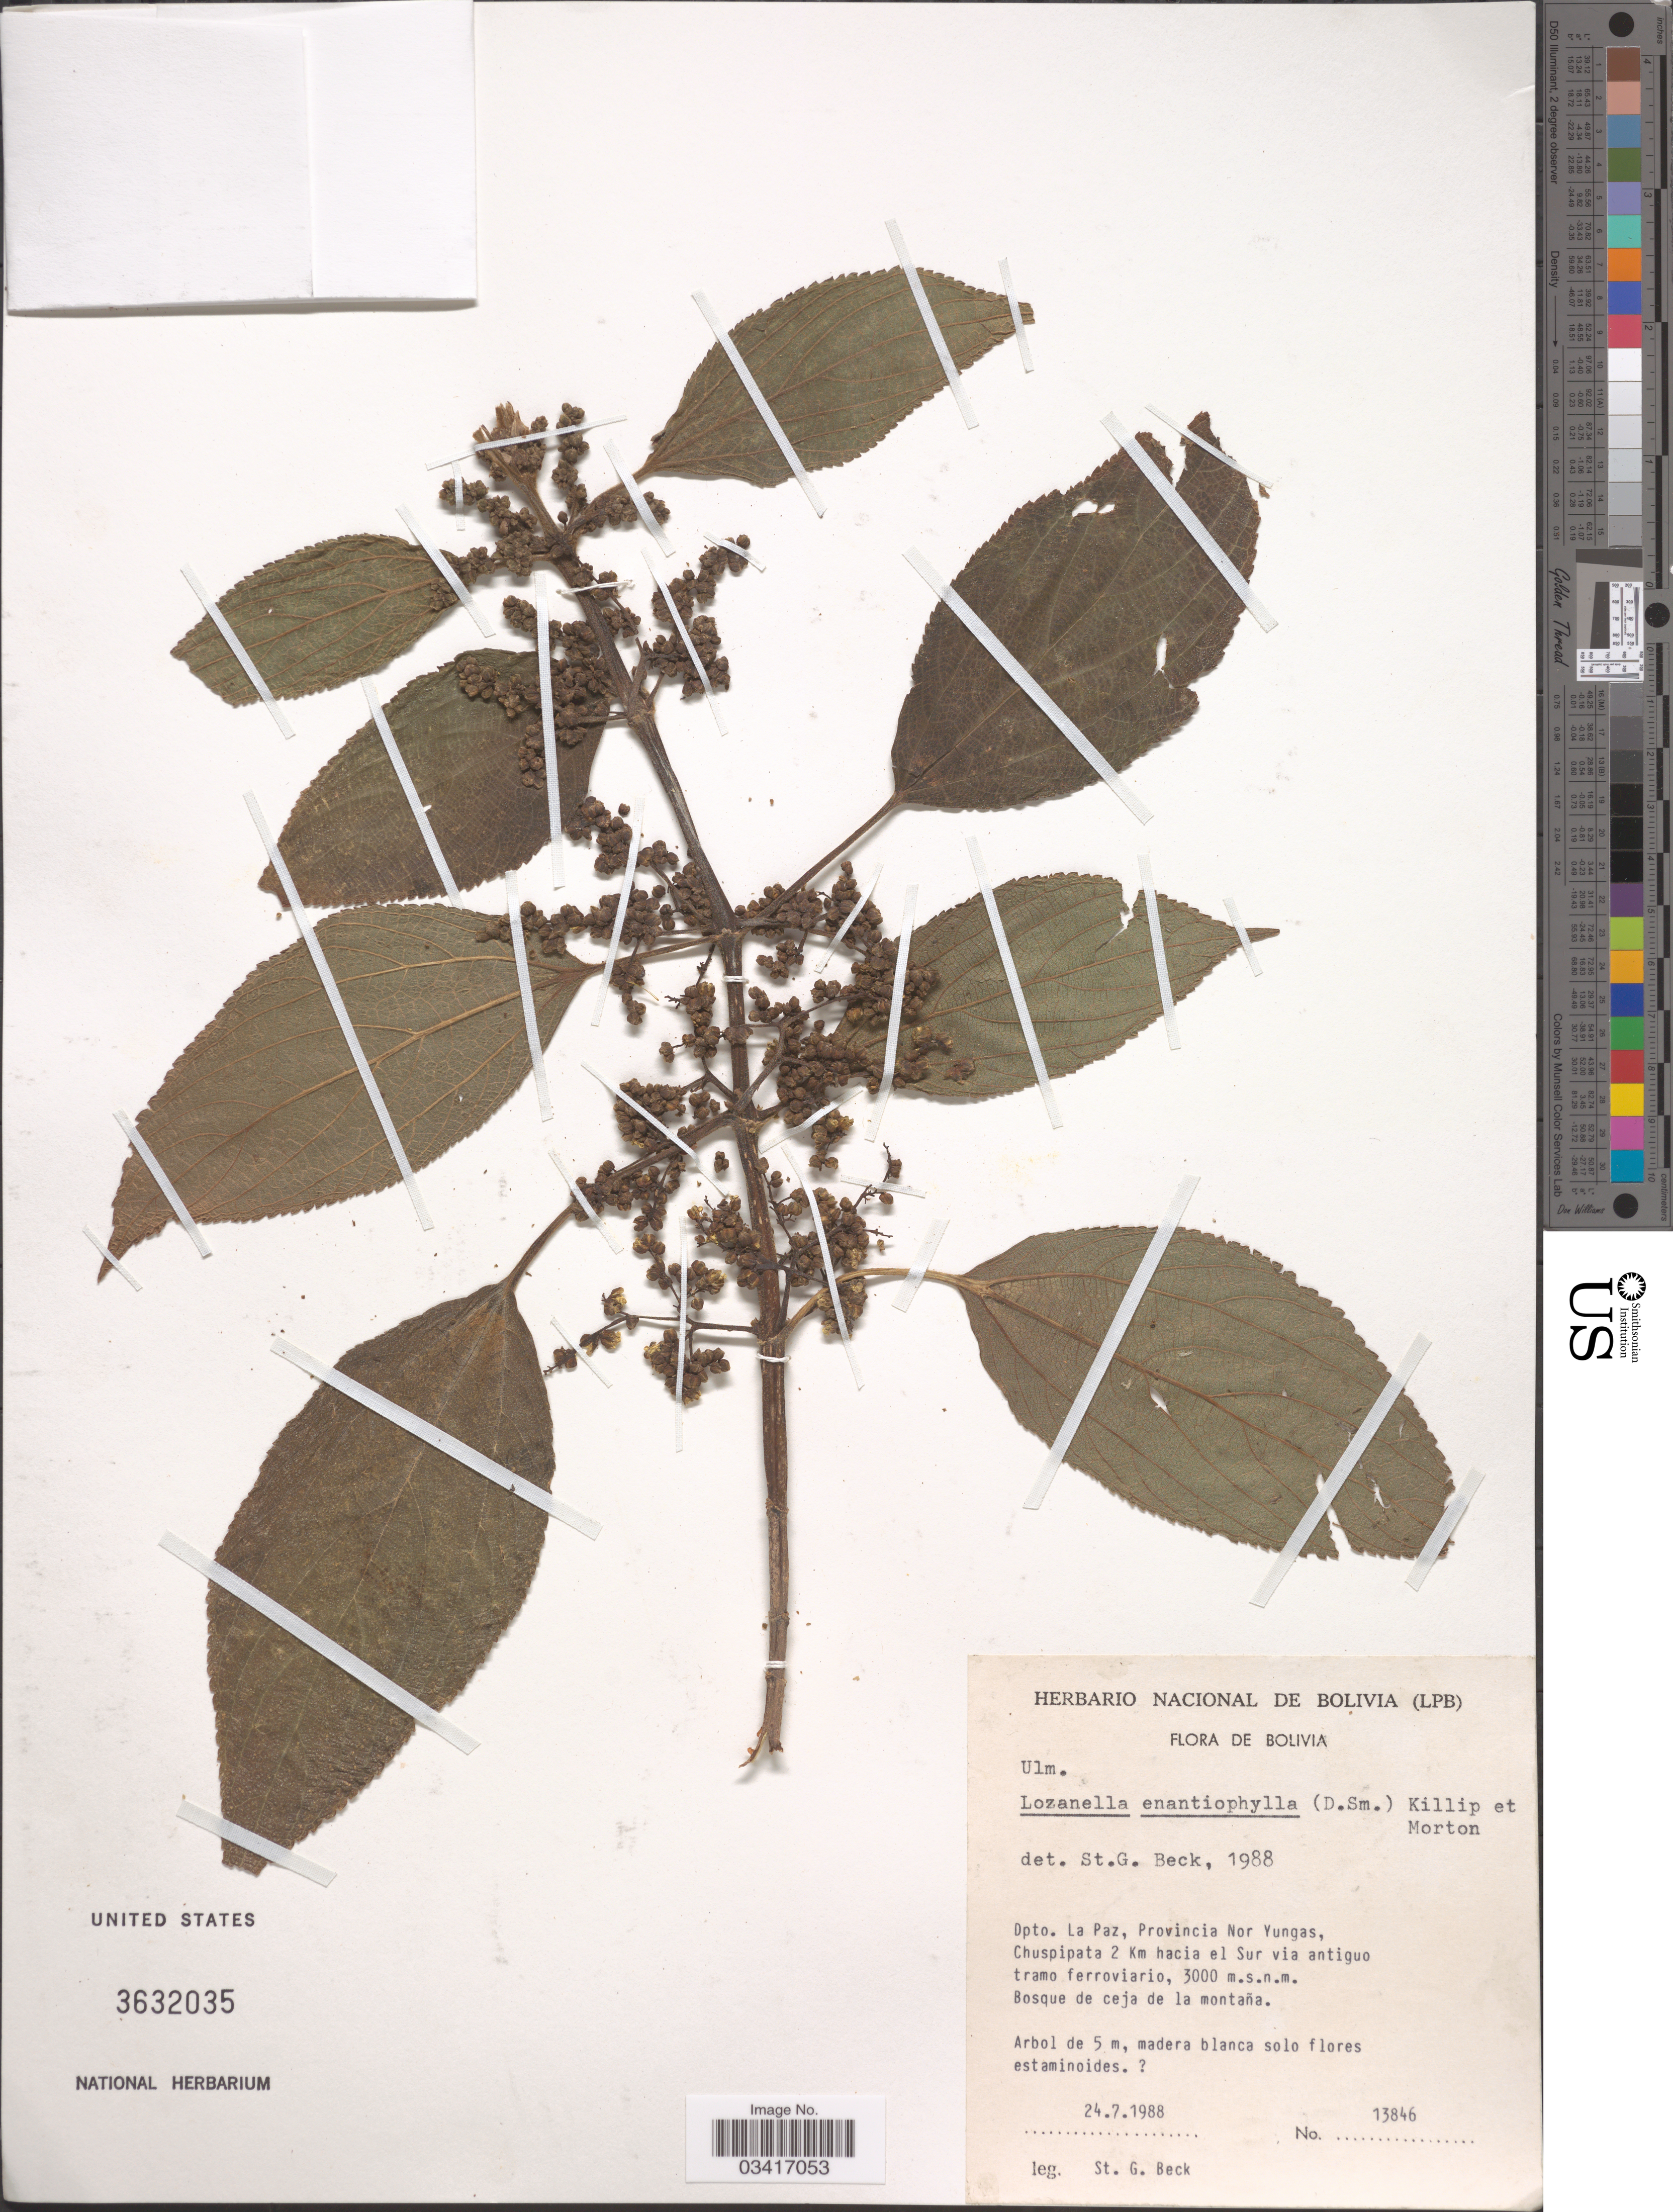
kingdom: Plantae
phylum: Tracheophyta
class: Magnoliopsida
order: Rosales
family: Cannabaceae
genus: Lozanella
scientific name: Lozanella enantiophylla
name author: (Donn. Sm.) Killip & C.V. Morton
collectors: S. G. Beck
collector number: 13846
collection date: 1988-07-24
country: Bolivia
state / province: La Paz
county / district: Nor Yungas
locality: Chuspipata 2 Km hacia el Sur via antiguo tramo ferroviario.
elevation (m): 3000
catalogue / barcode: US 3632035